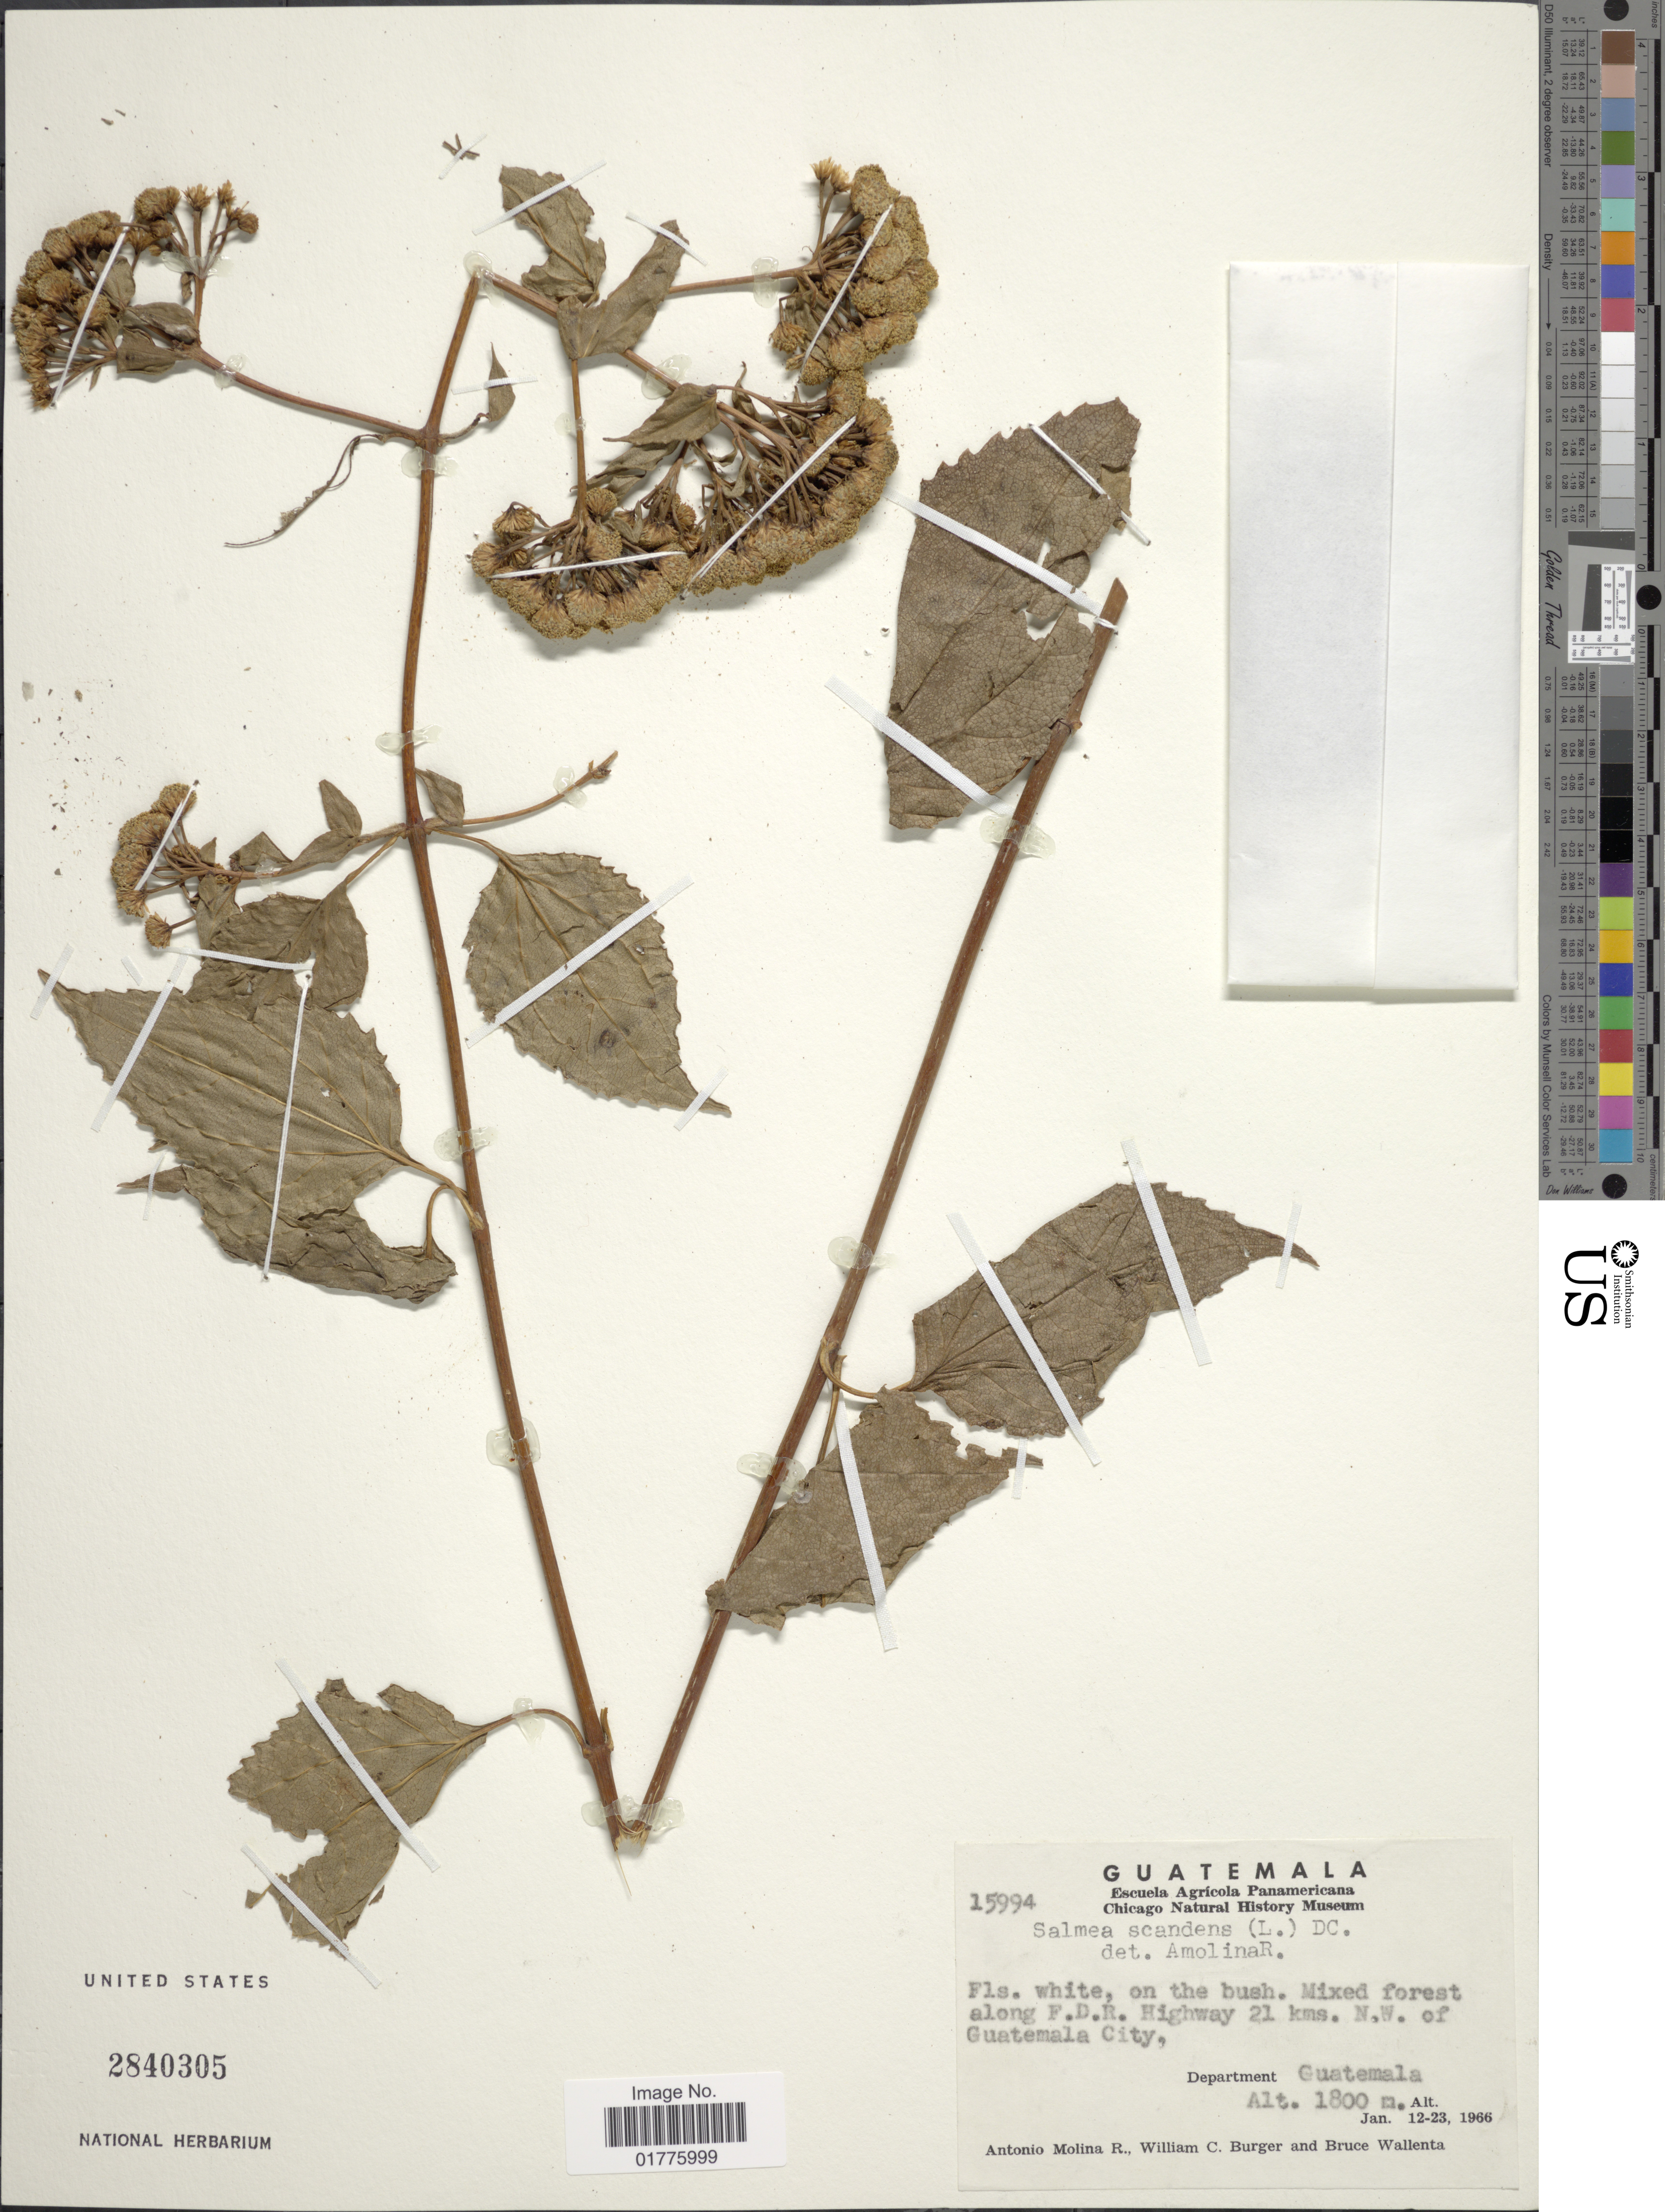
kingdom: Plantae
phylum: Tracheophyta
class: Magnoliopsida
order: Asterales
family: Asteraceae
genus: Salmea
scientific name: Salmea orthocephala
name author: Standl. & Steyerm.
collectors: A. Molina R., W. Burger & B. Wallenta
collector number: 15994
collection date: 1966-01-12/1966-01-23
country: Guatemala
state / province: Guatemala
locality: Highway 21 kms. N. W. of Guatemala City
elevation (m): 1800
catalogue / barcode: US 2840305